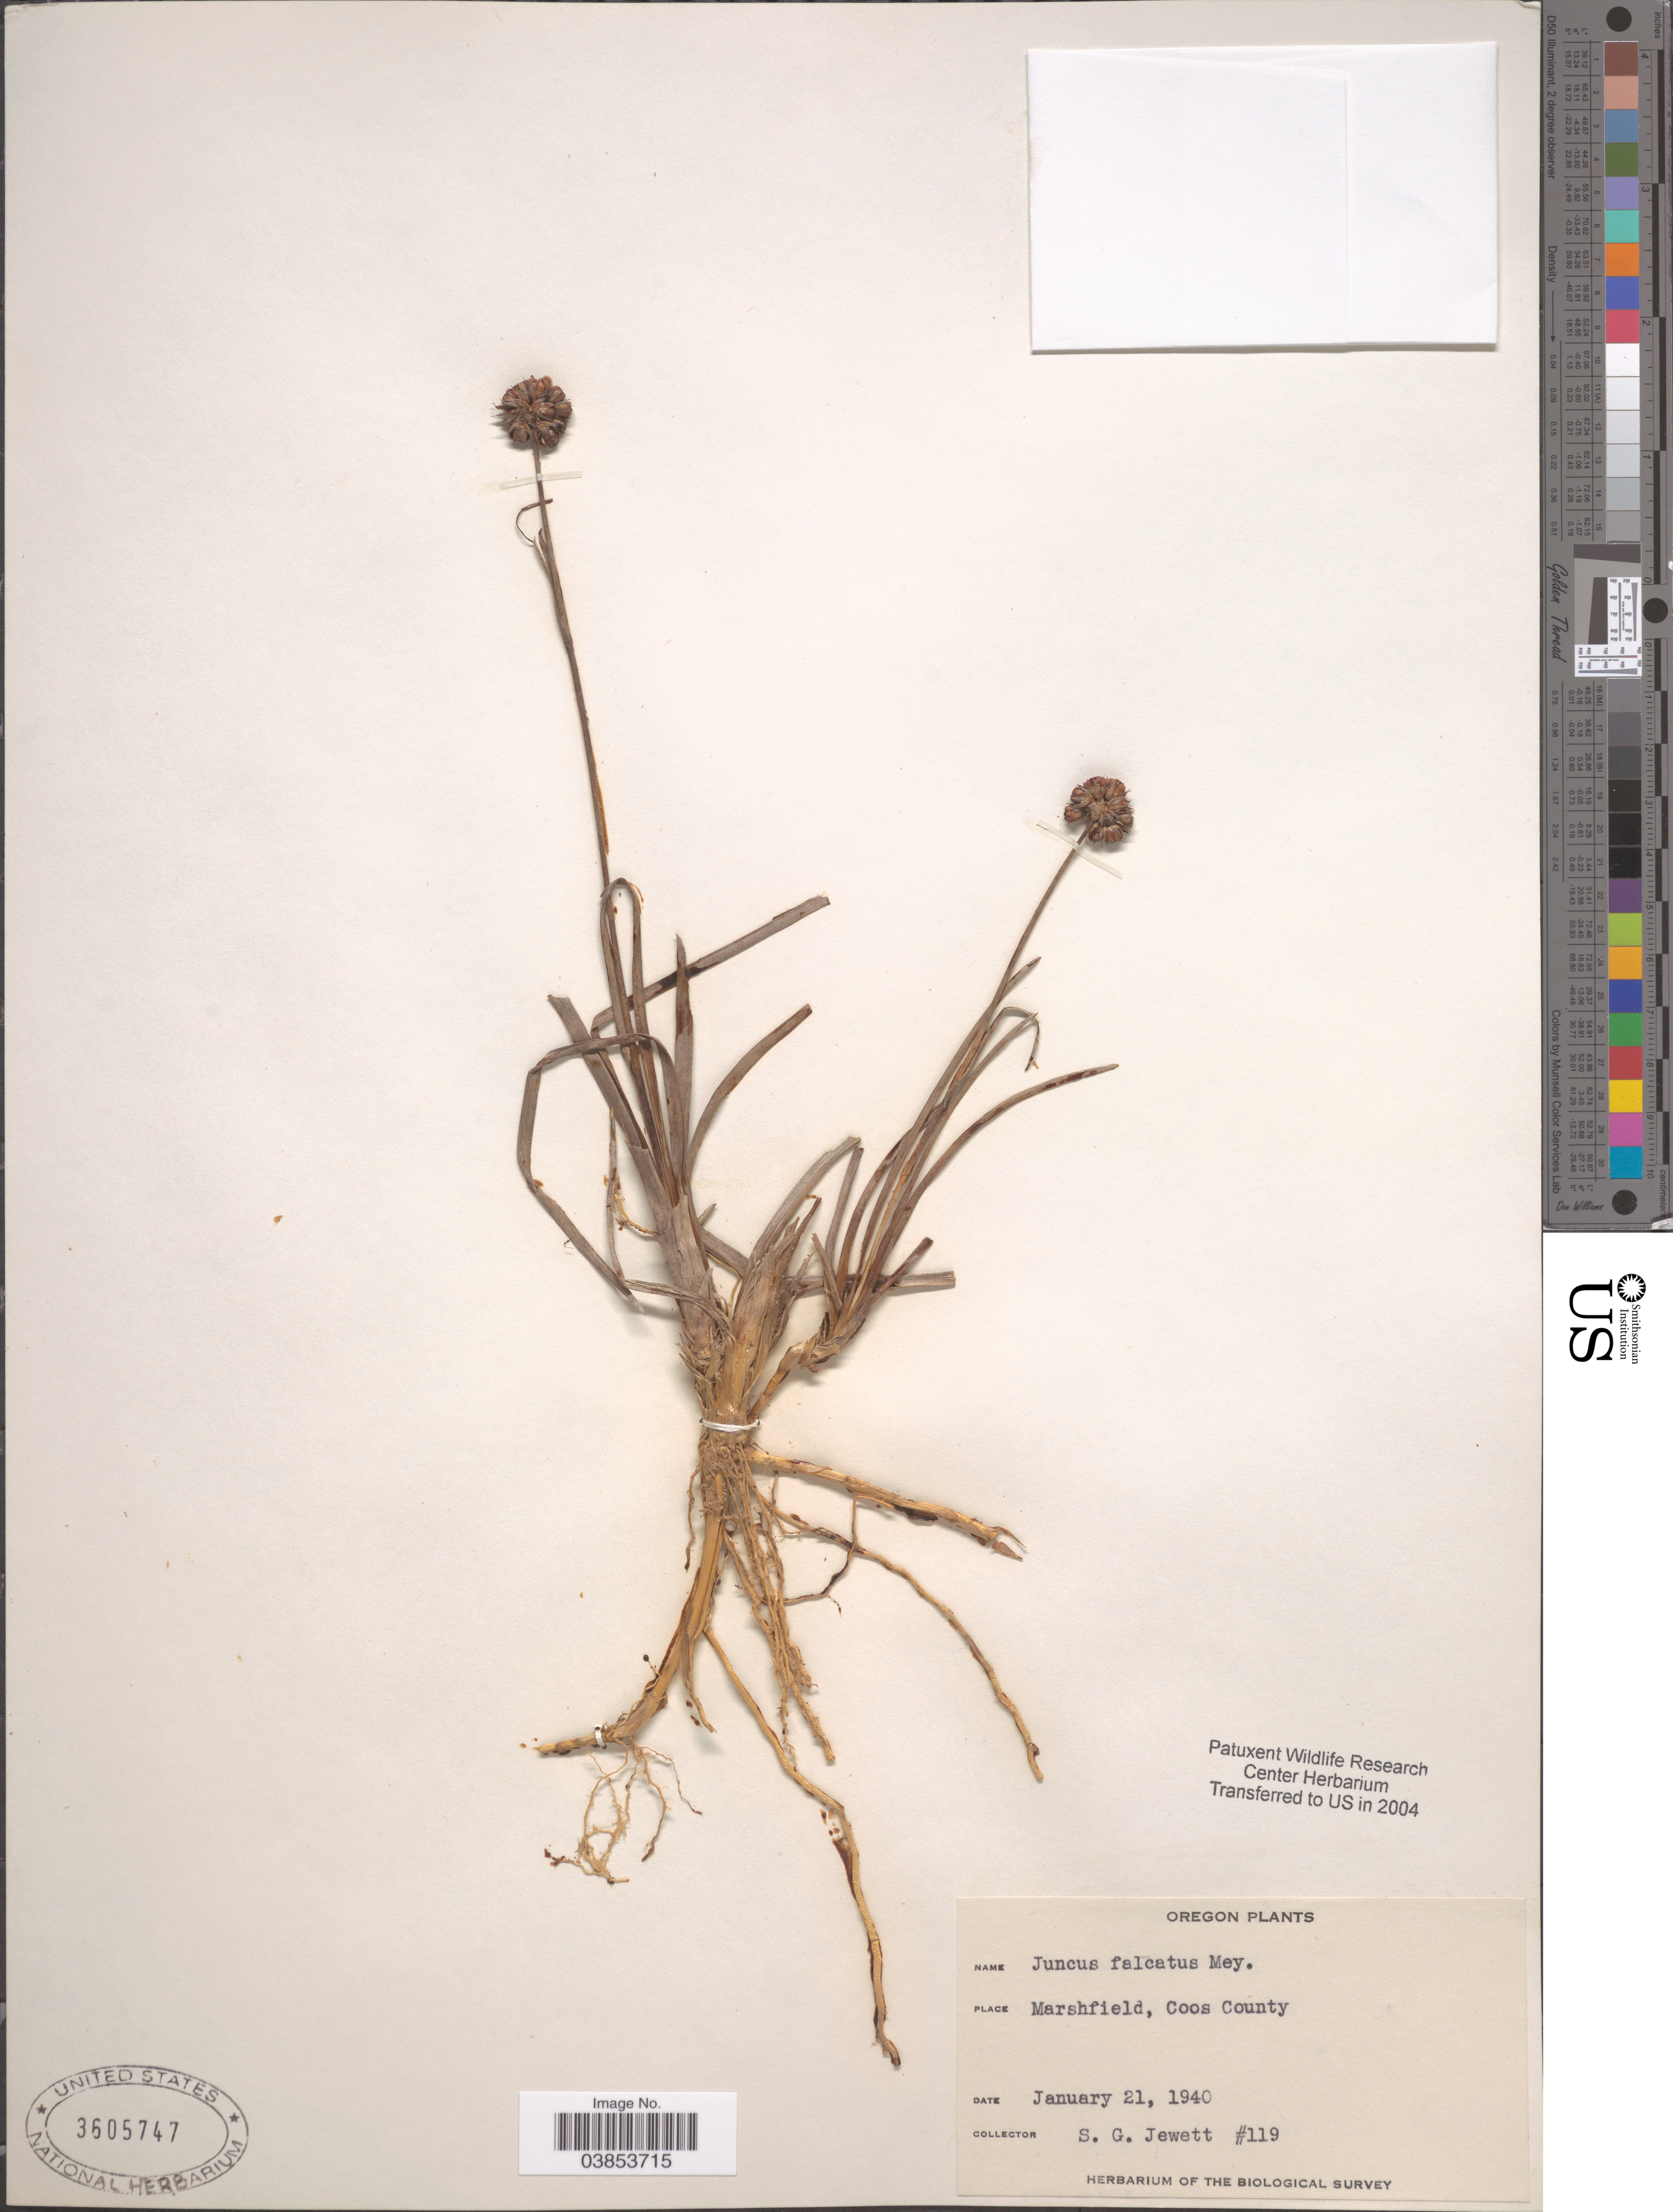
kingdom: Plantae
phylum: Tracheophyta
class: Liliopsida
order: Poales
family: Juncaceae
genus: Juncus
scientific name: Juncus falcatus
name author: E. Mey.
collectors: S. Jewett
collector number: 119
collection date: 1940-01-21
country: United States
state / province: Oregon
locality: Marshfield, Coos County.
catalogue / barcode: US 3605747